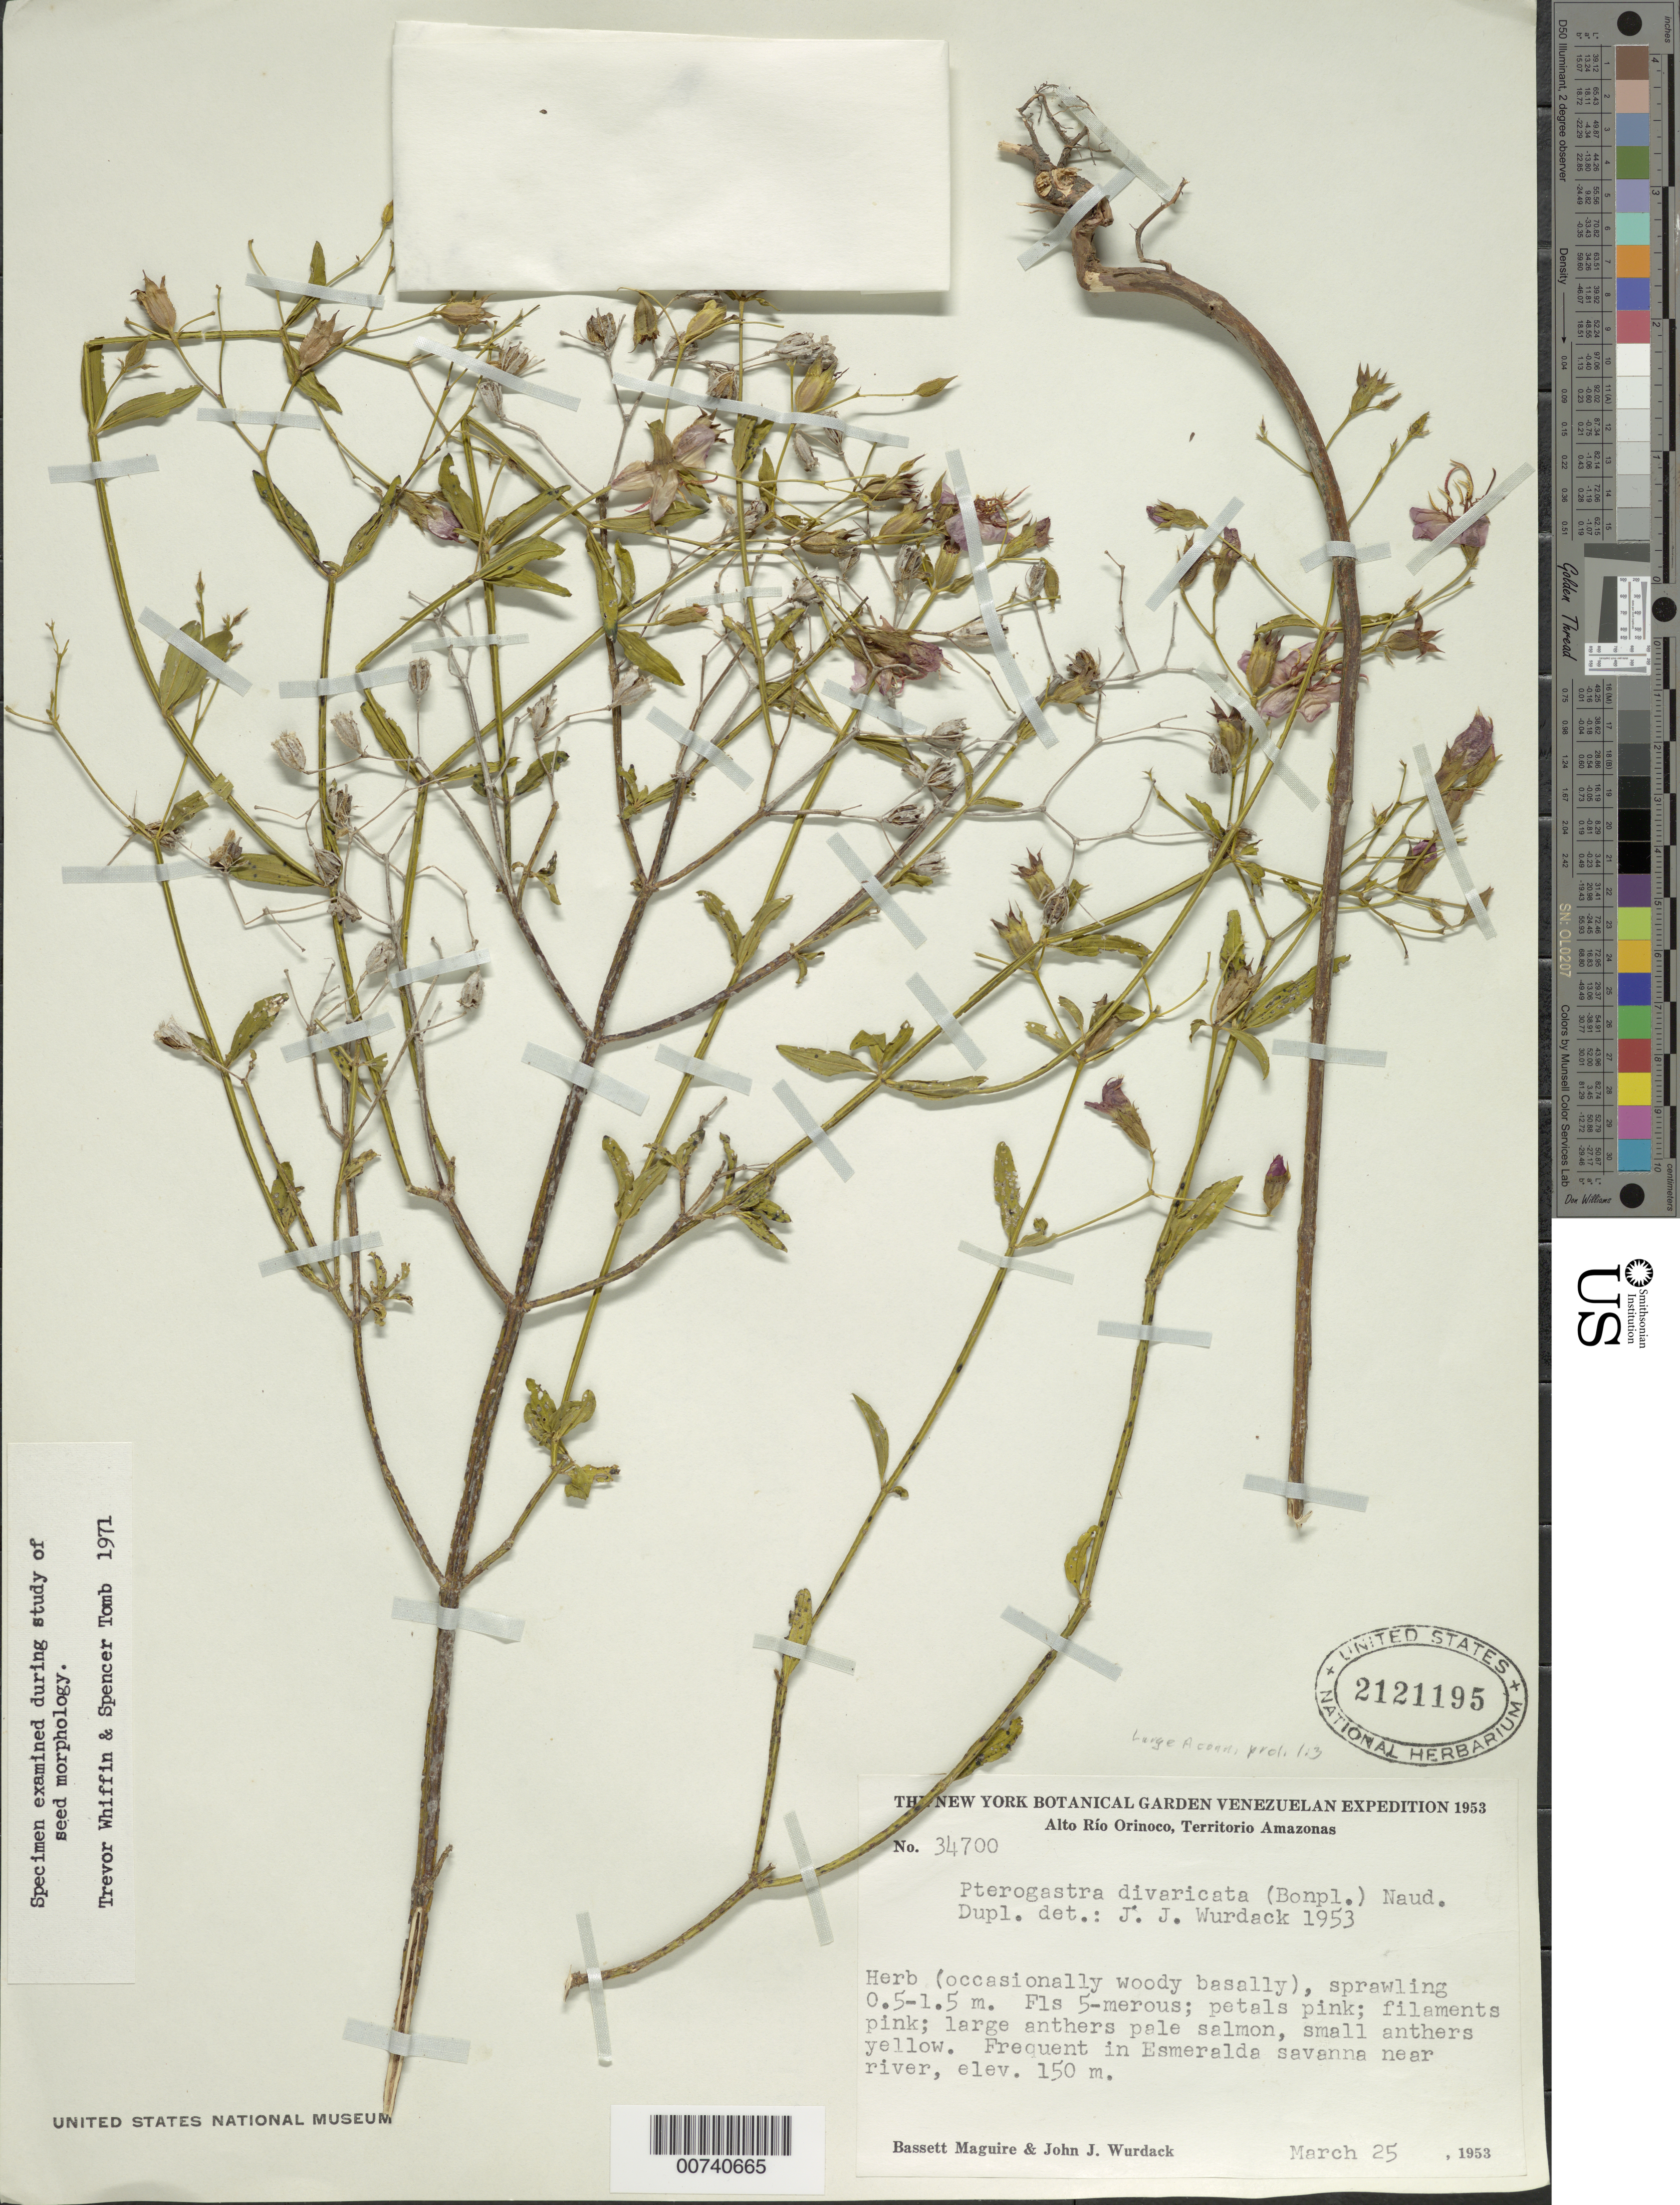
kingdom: Plantae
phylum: Tracheophyta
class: Magnoliopsida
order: Myrtales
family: Melastomataceae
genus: Pterogastra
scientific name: Pterogastra divaricata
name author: (Bonpl.) Naudin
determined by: Wurdack, John J., (US), US (UNITED STATES)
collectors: B. Maguire & J. J. Wurdack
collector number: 34700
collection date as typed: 25-Mar-53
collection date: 1953-03-25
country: Venezuela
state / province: Amazonas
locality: Alto Río Orinoco, La Esmeralda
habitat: Savanna near river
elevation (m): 150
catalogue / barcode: US 2121195